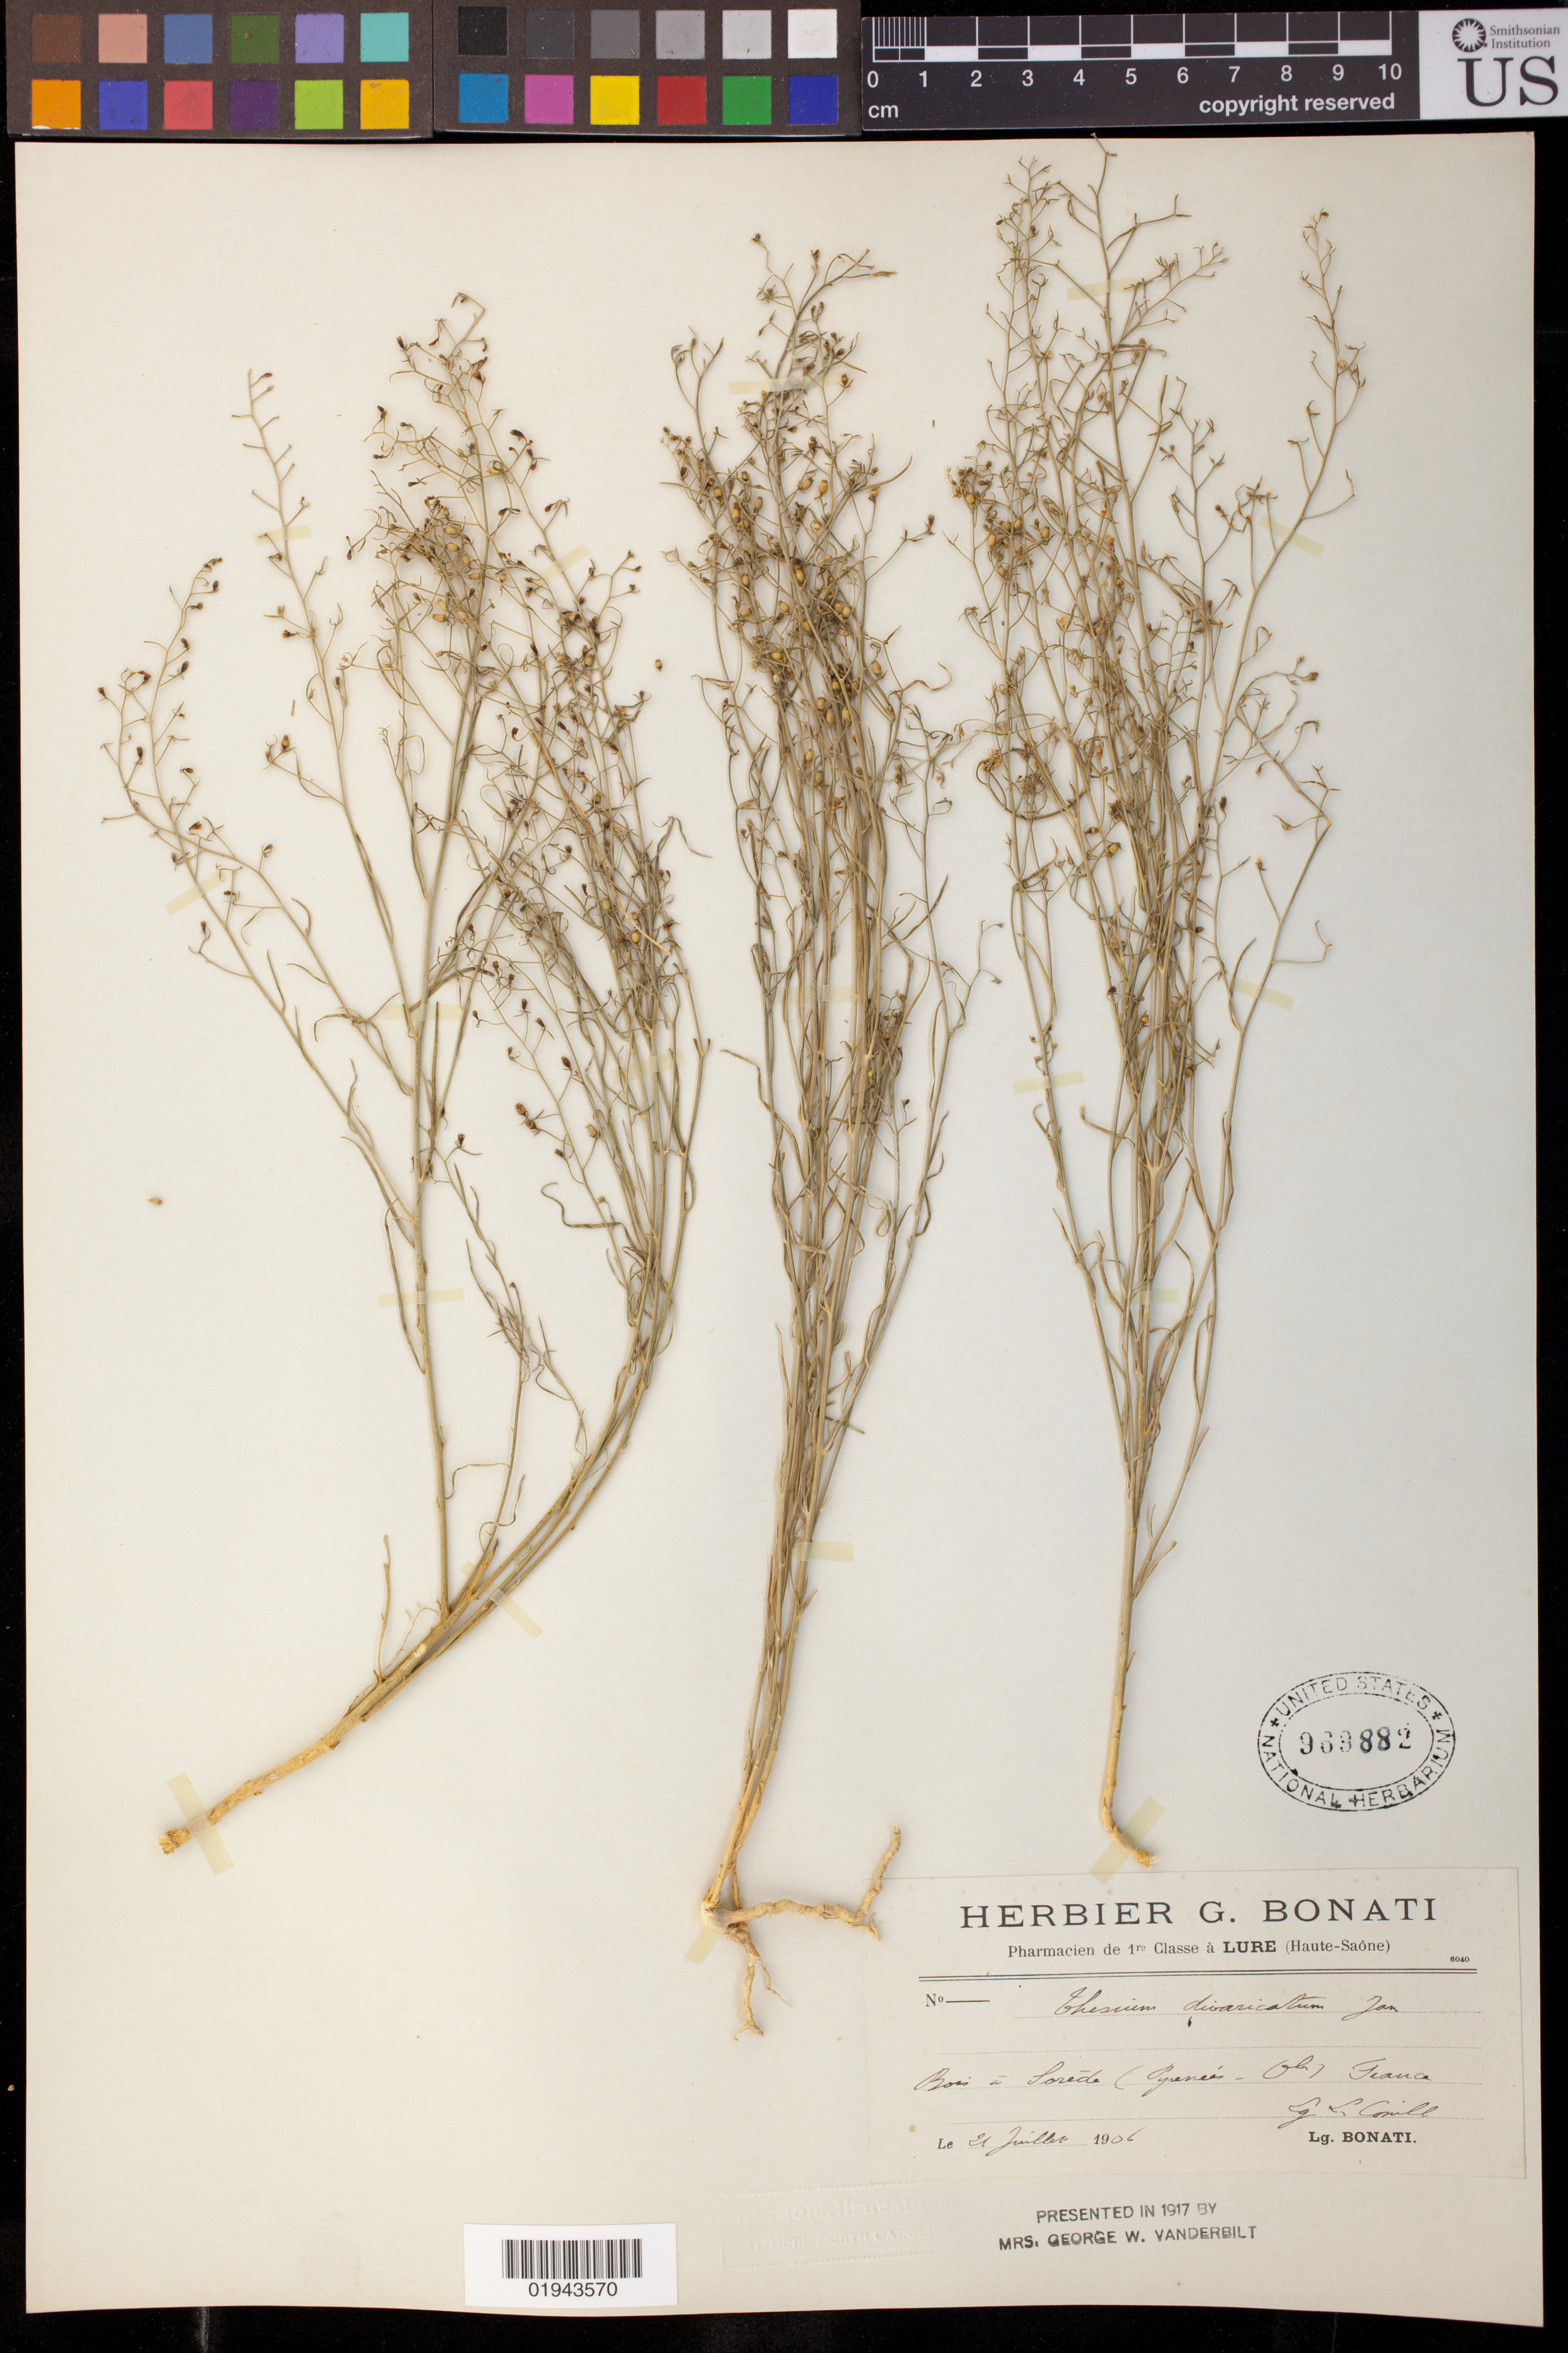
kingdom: Plantae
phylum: Tracheophyta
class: Magnoliopsida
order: Santalales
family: Thesiaceae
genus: Thesium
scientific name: Thesium divaricatum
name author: Jan ex Mert. & W.D.J. Koch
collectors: Conill, L.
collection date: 1906-07-21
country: France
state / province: Occitanie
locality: Bois ├á Lorida (Pyrenees -Oc, France.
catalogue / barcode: US 969882